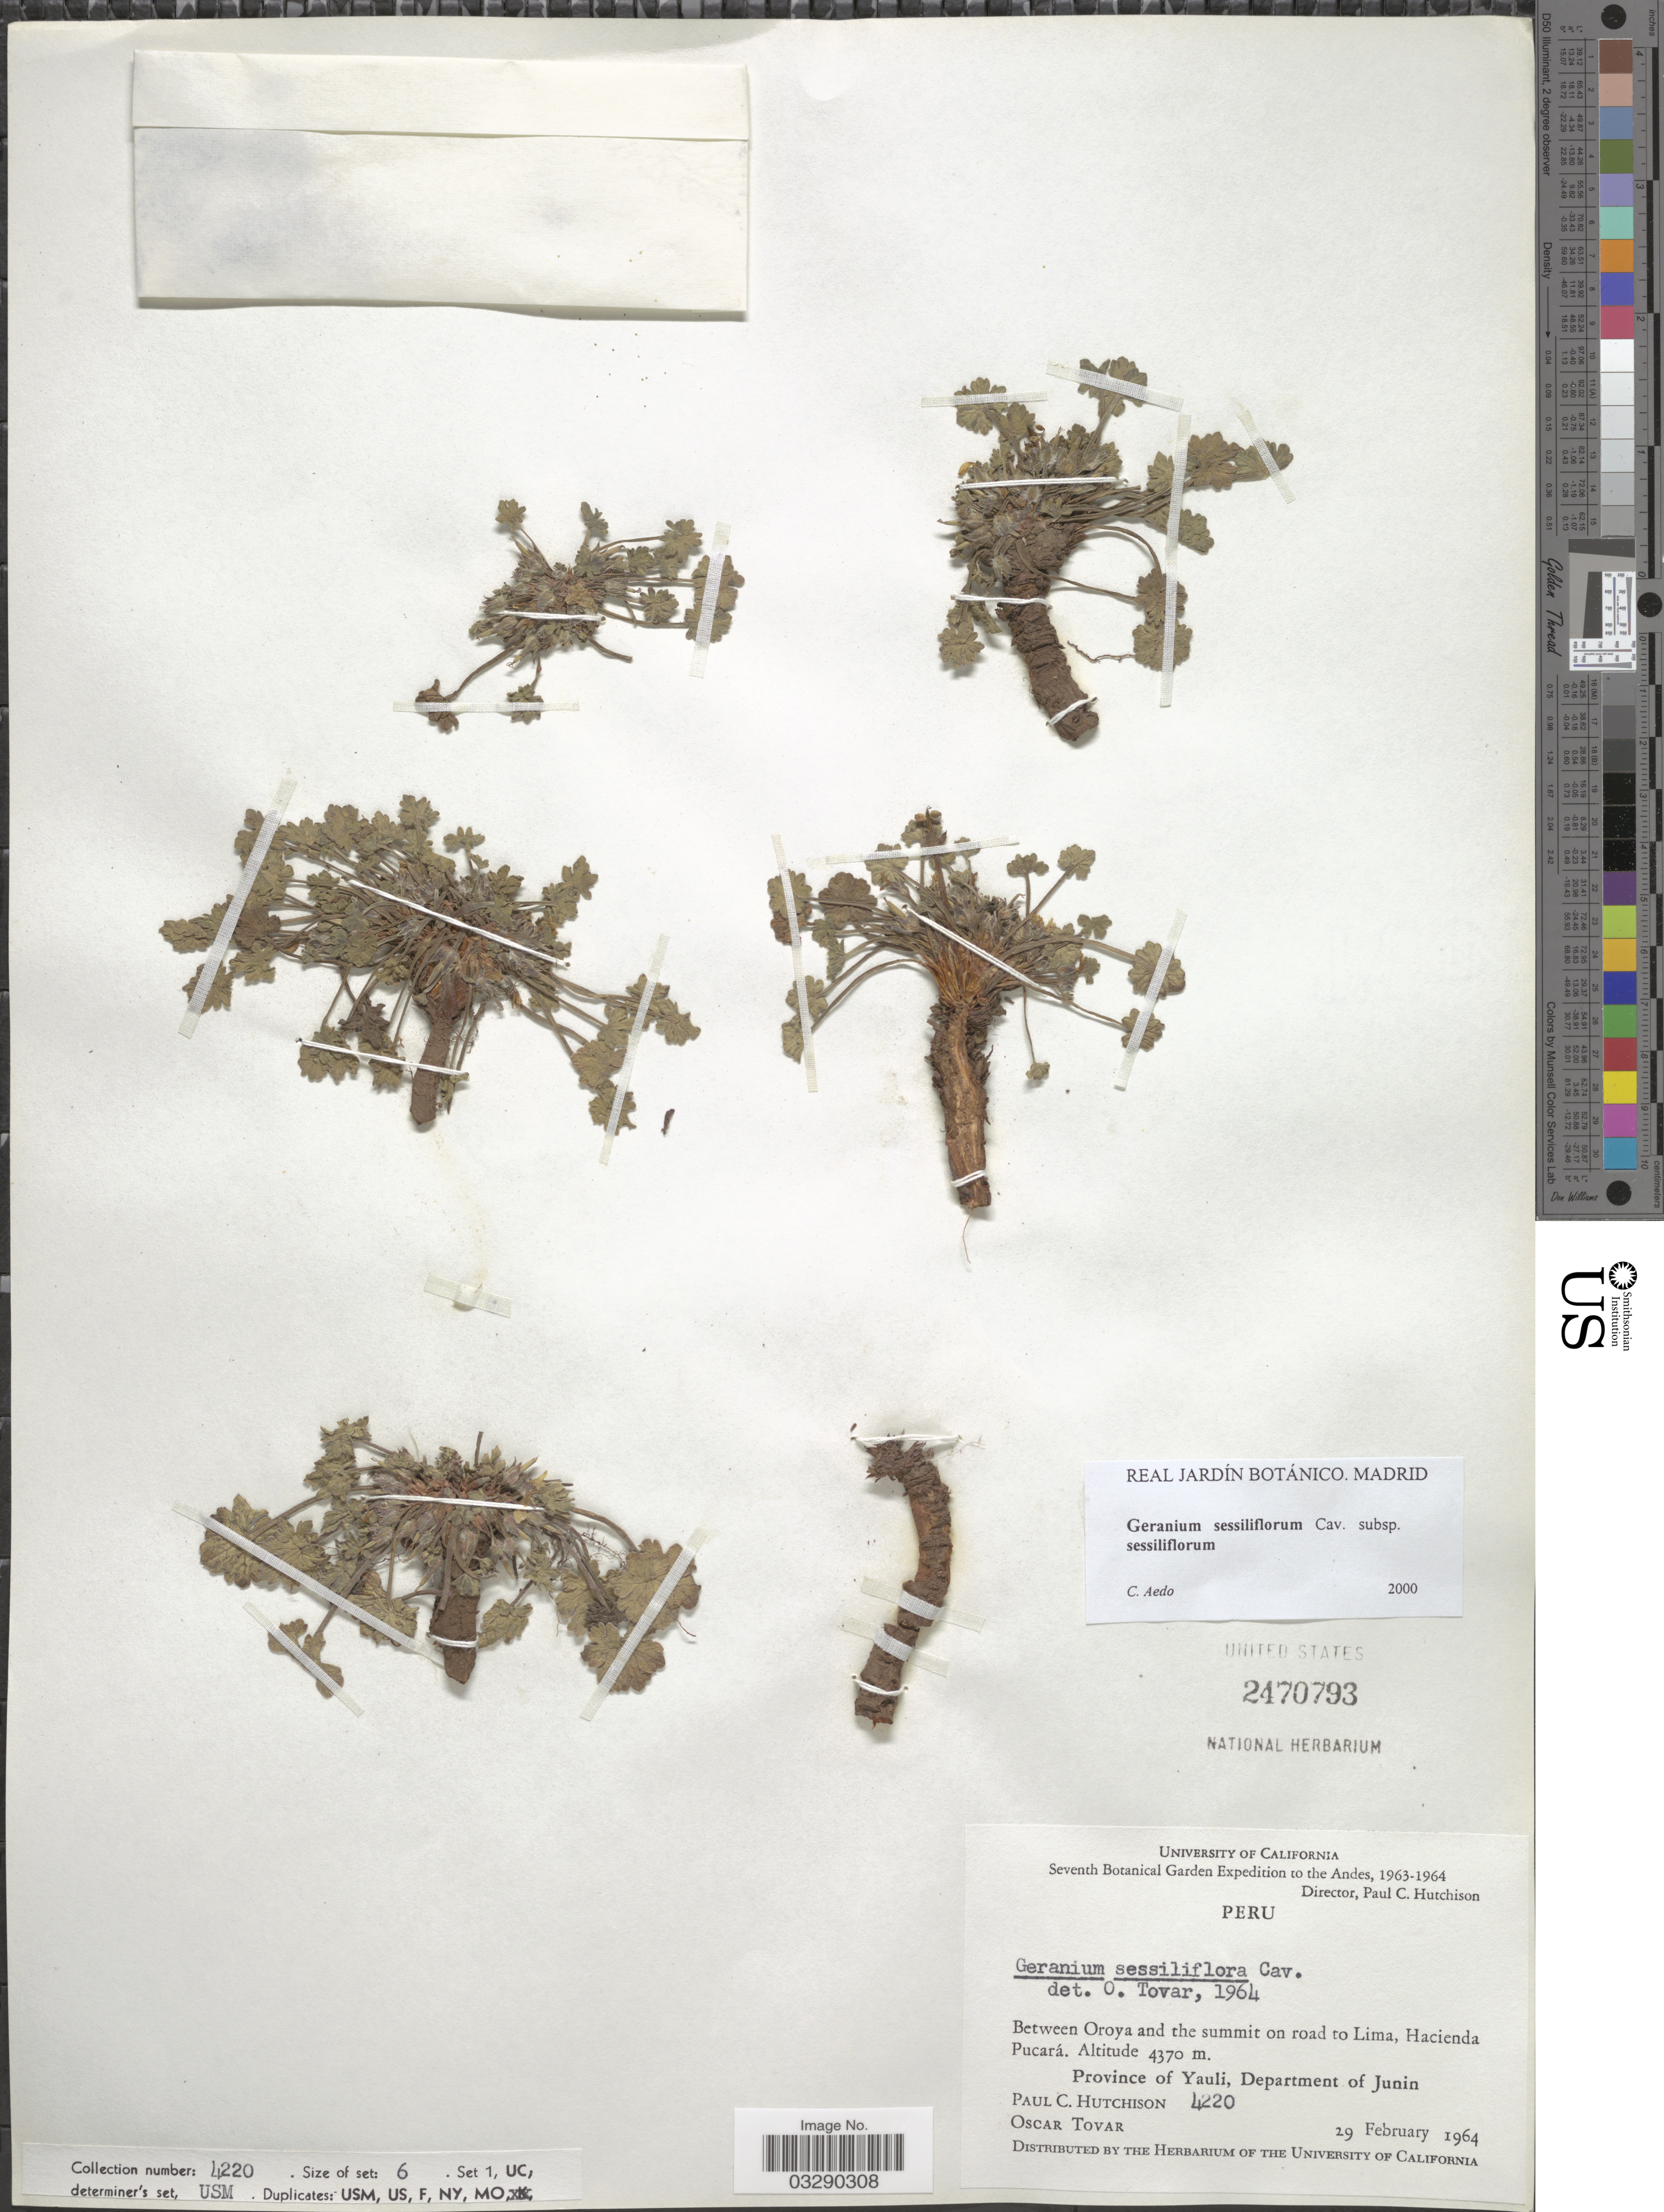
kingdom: Plantae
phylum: Tracheophyta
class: Magnoliopsida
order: Geraniales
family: Geraniaceae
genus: Geranium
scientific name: Geranium sessiliflorum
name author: Cav.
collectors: P. C. Hutchison & Ó. Tovar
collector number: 4220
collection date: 1964-02-29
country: Peru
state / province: Junín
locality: Andes. Between Oroya and the summit on road to Lima, Hacienda Pucará. Province of Yauli, Department of Junin.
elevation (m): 4370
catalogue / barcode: US 2470793